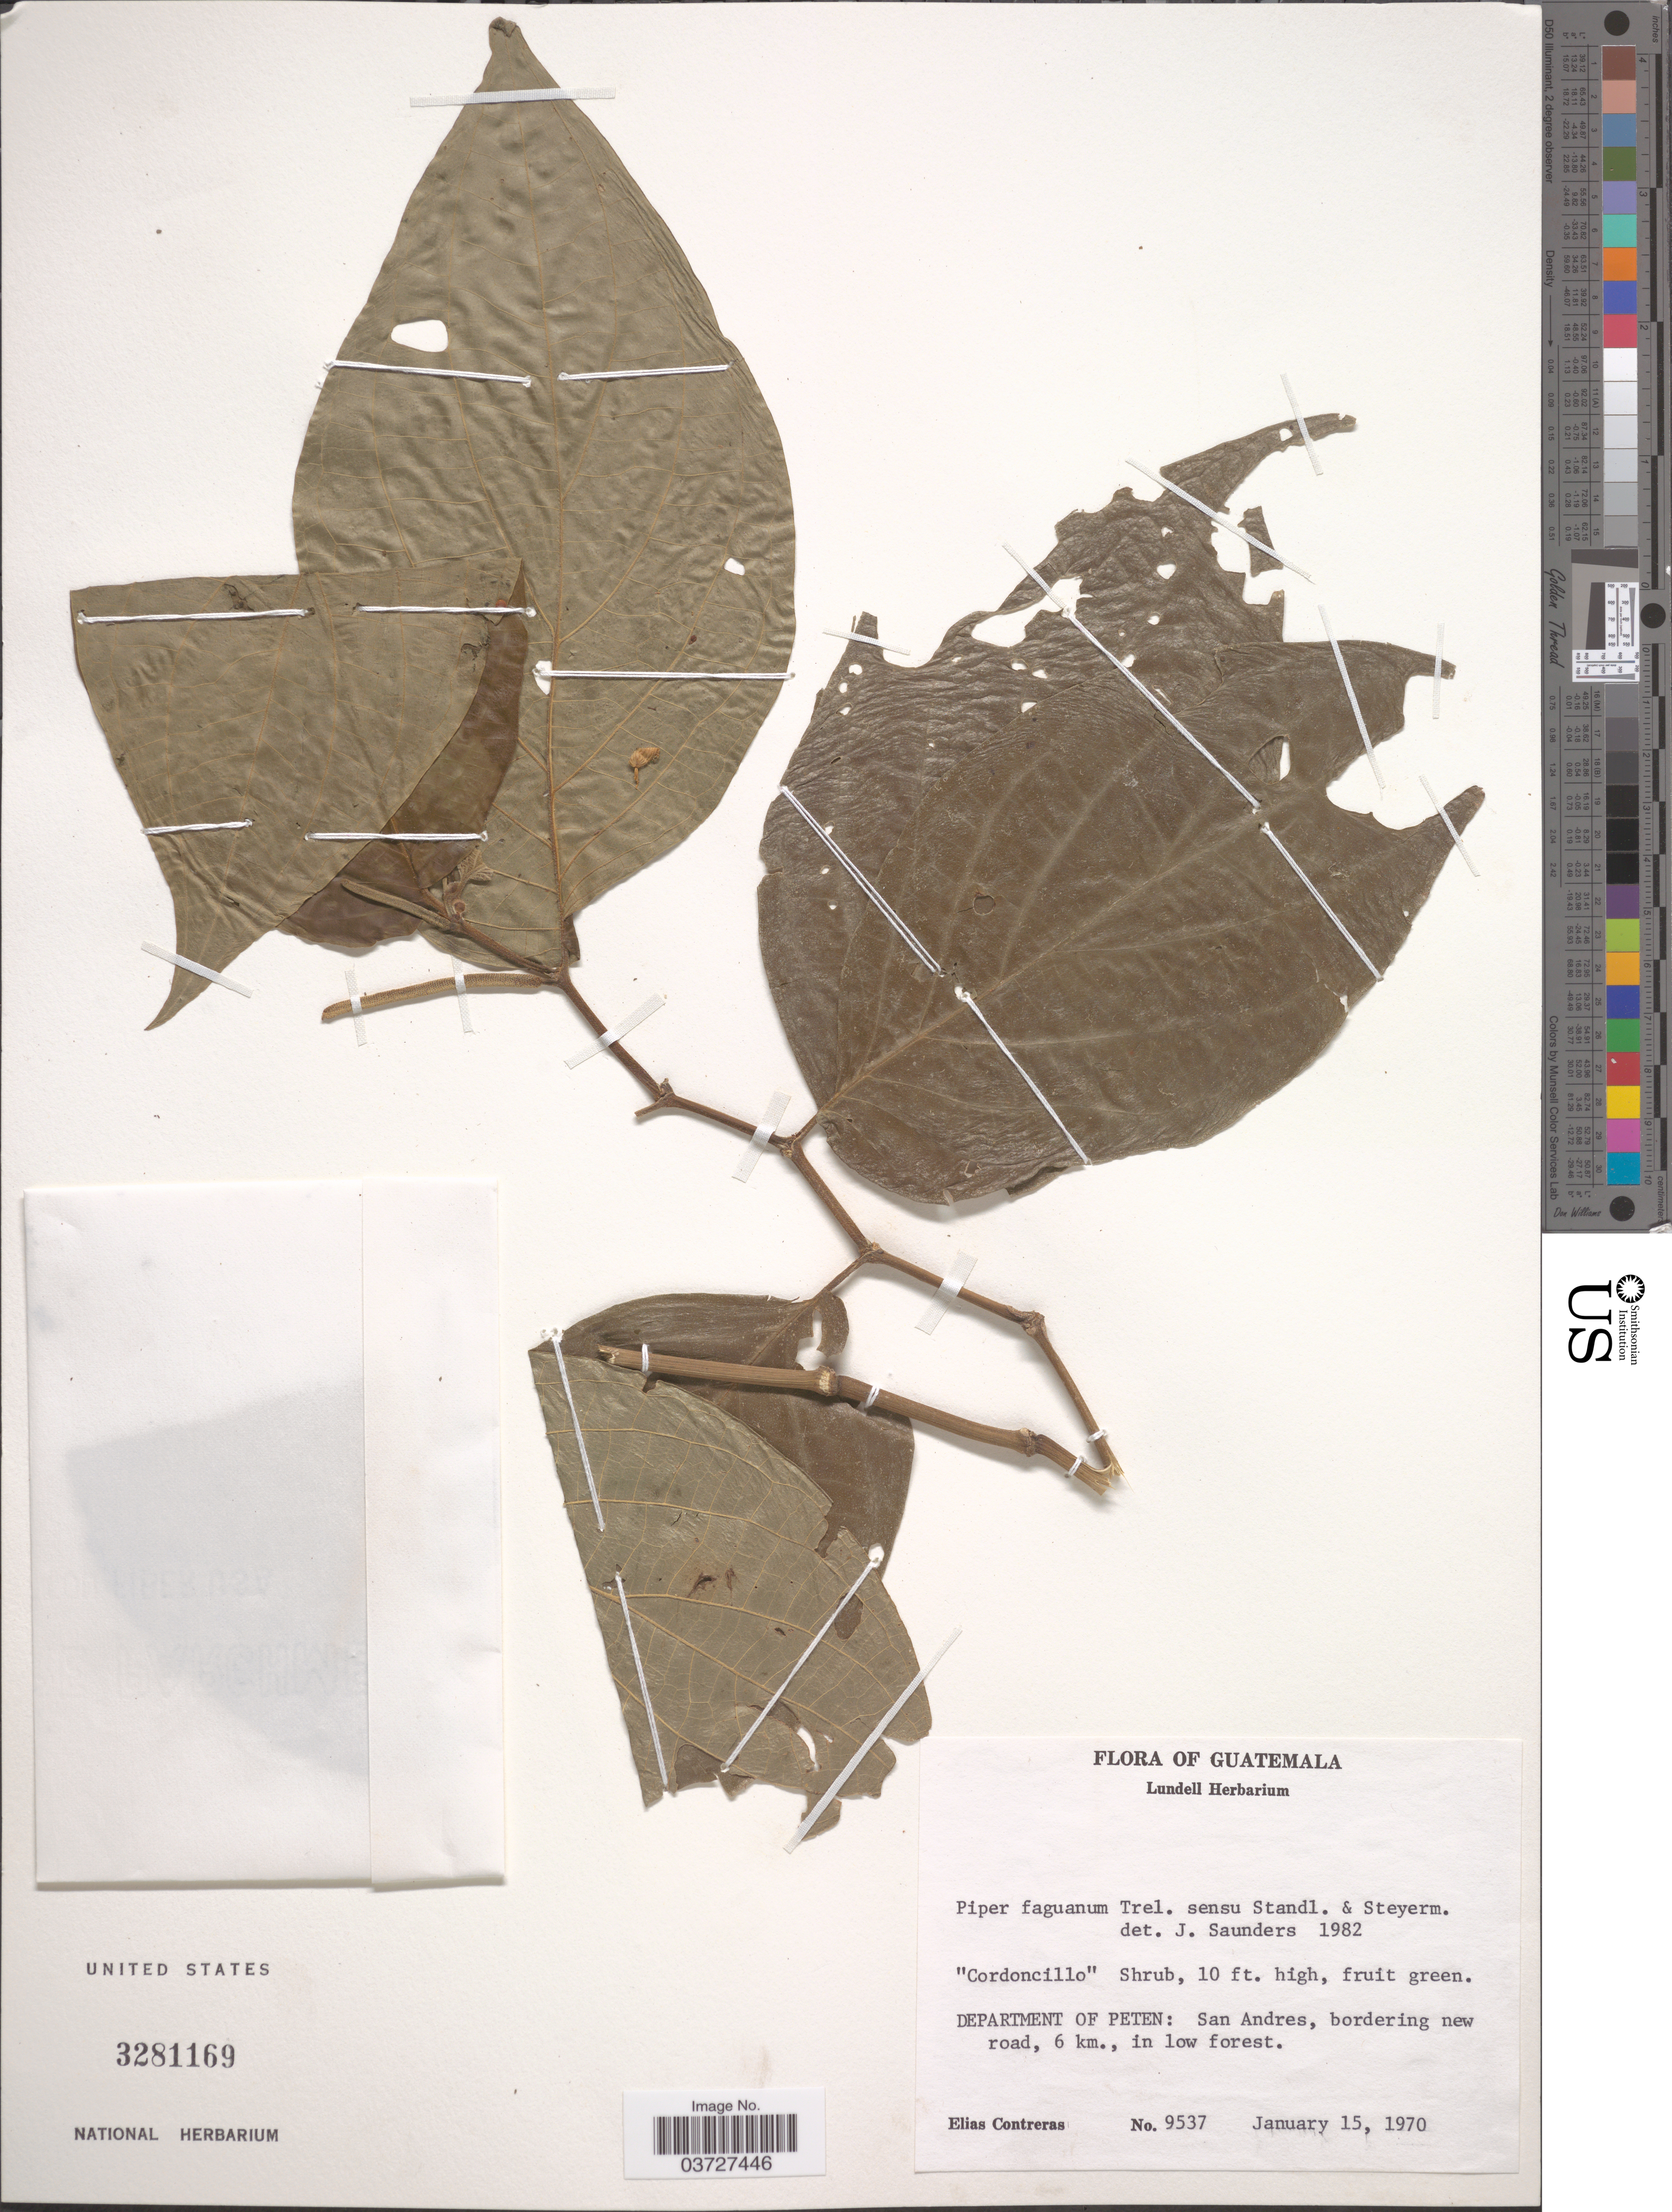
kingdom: Plantae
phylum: Tracheophyta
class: Magnoliopsida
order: Piperales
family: Piperaceae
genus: Piper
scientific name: Piper fraguanum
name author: Trel.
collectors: E. Contreras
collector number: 9537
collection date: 1970-01-15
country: Guatemala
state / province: El Peten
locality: Department of Peten: San andres, bordering new road, 6 km., in low forest.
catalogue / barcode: US 3281169